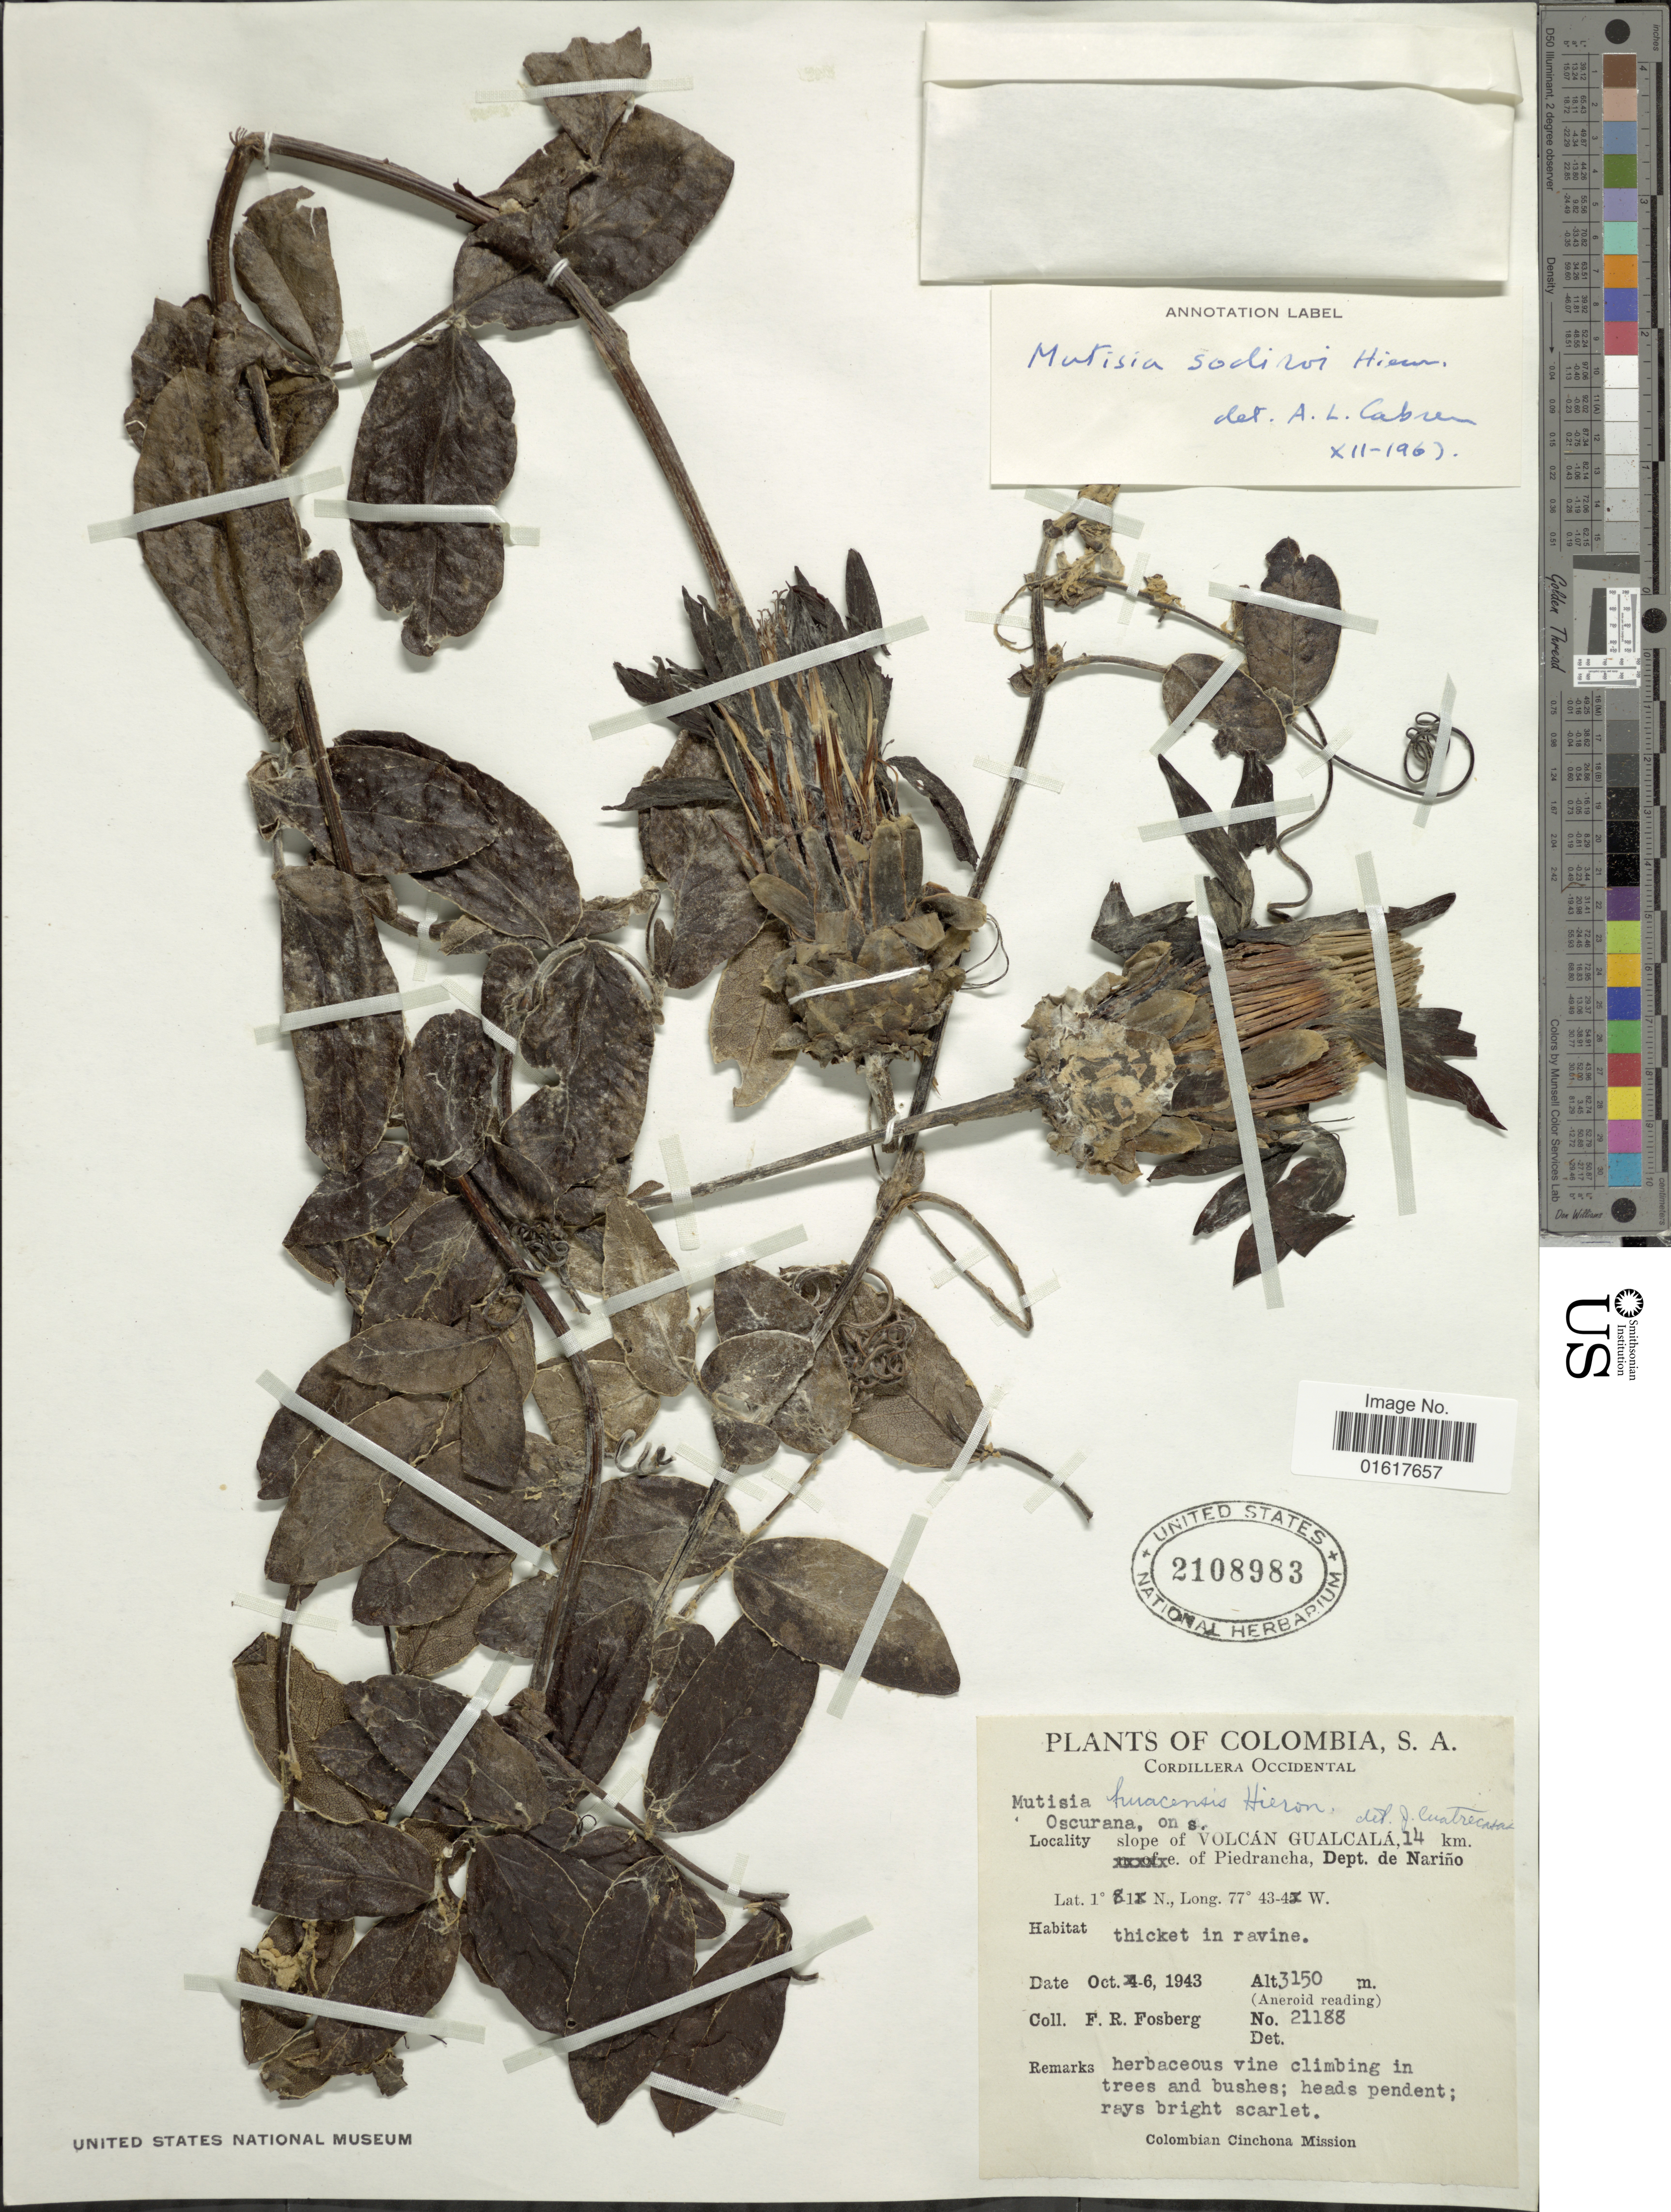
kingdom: Plantae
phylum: Tracheophyta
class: Magnoliopsida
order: Asterales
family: Asteraceae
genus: Mutisia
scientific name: Mutisia sodiroi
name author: Hieron.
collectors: F. R. Fosberg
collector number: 21188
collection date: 1943-10-06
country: Colombia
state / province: Nariño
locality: Cordillera Occidental. Oscurana, on s. slope Volcán Gualcala, 14 km. e. of Piedrancha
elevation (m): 3150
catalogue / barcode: US 2108983